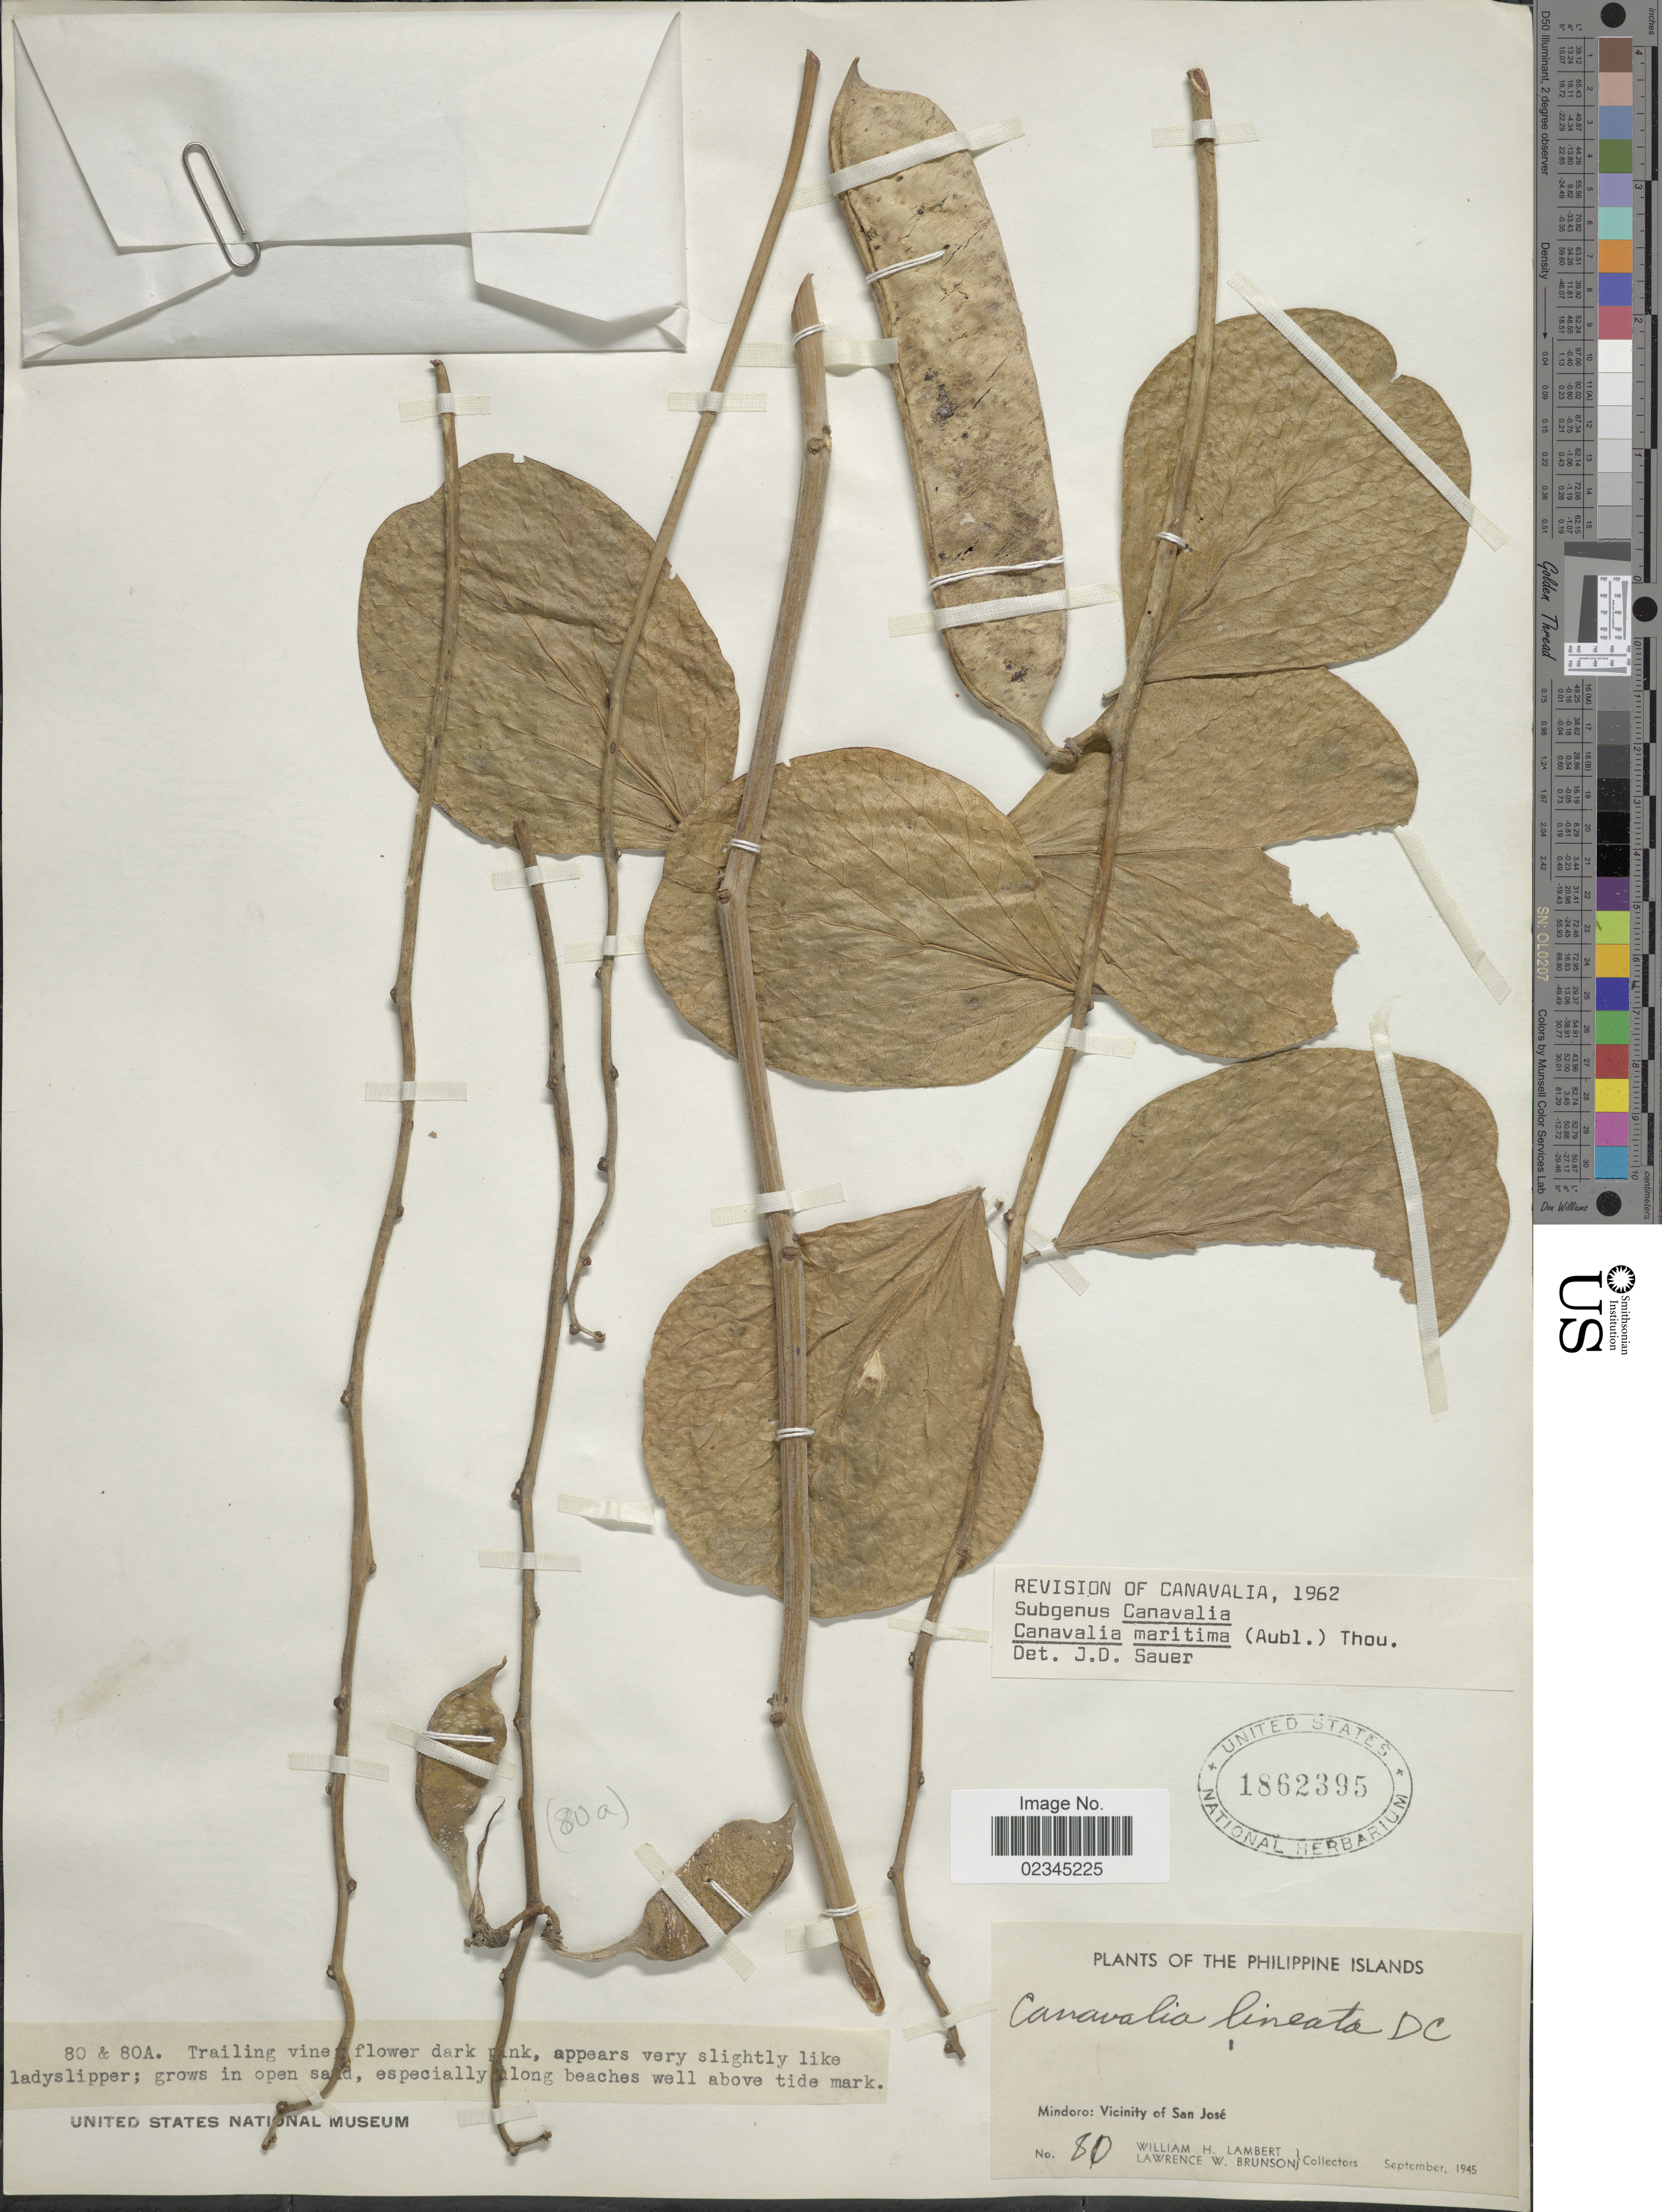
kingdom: Plantae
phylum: Tracheophyta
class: Magnoliopsida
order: Fabales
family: Fabaceae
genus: Canavalia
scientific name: Canavalia rosea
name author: (Sw.) DC.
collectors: W. Lambert & L. Brunson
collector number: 80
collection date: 1945-09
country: Philippines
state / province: Mimaropa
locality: Mindoro: Vicinity of San Jose,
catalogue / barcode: US 1862395